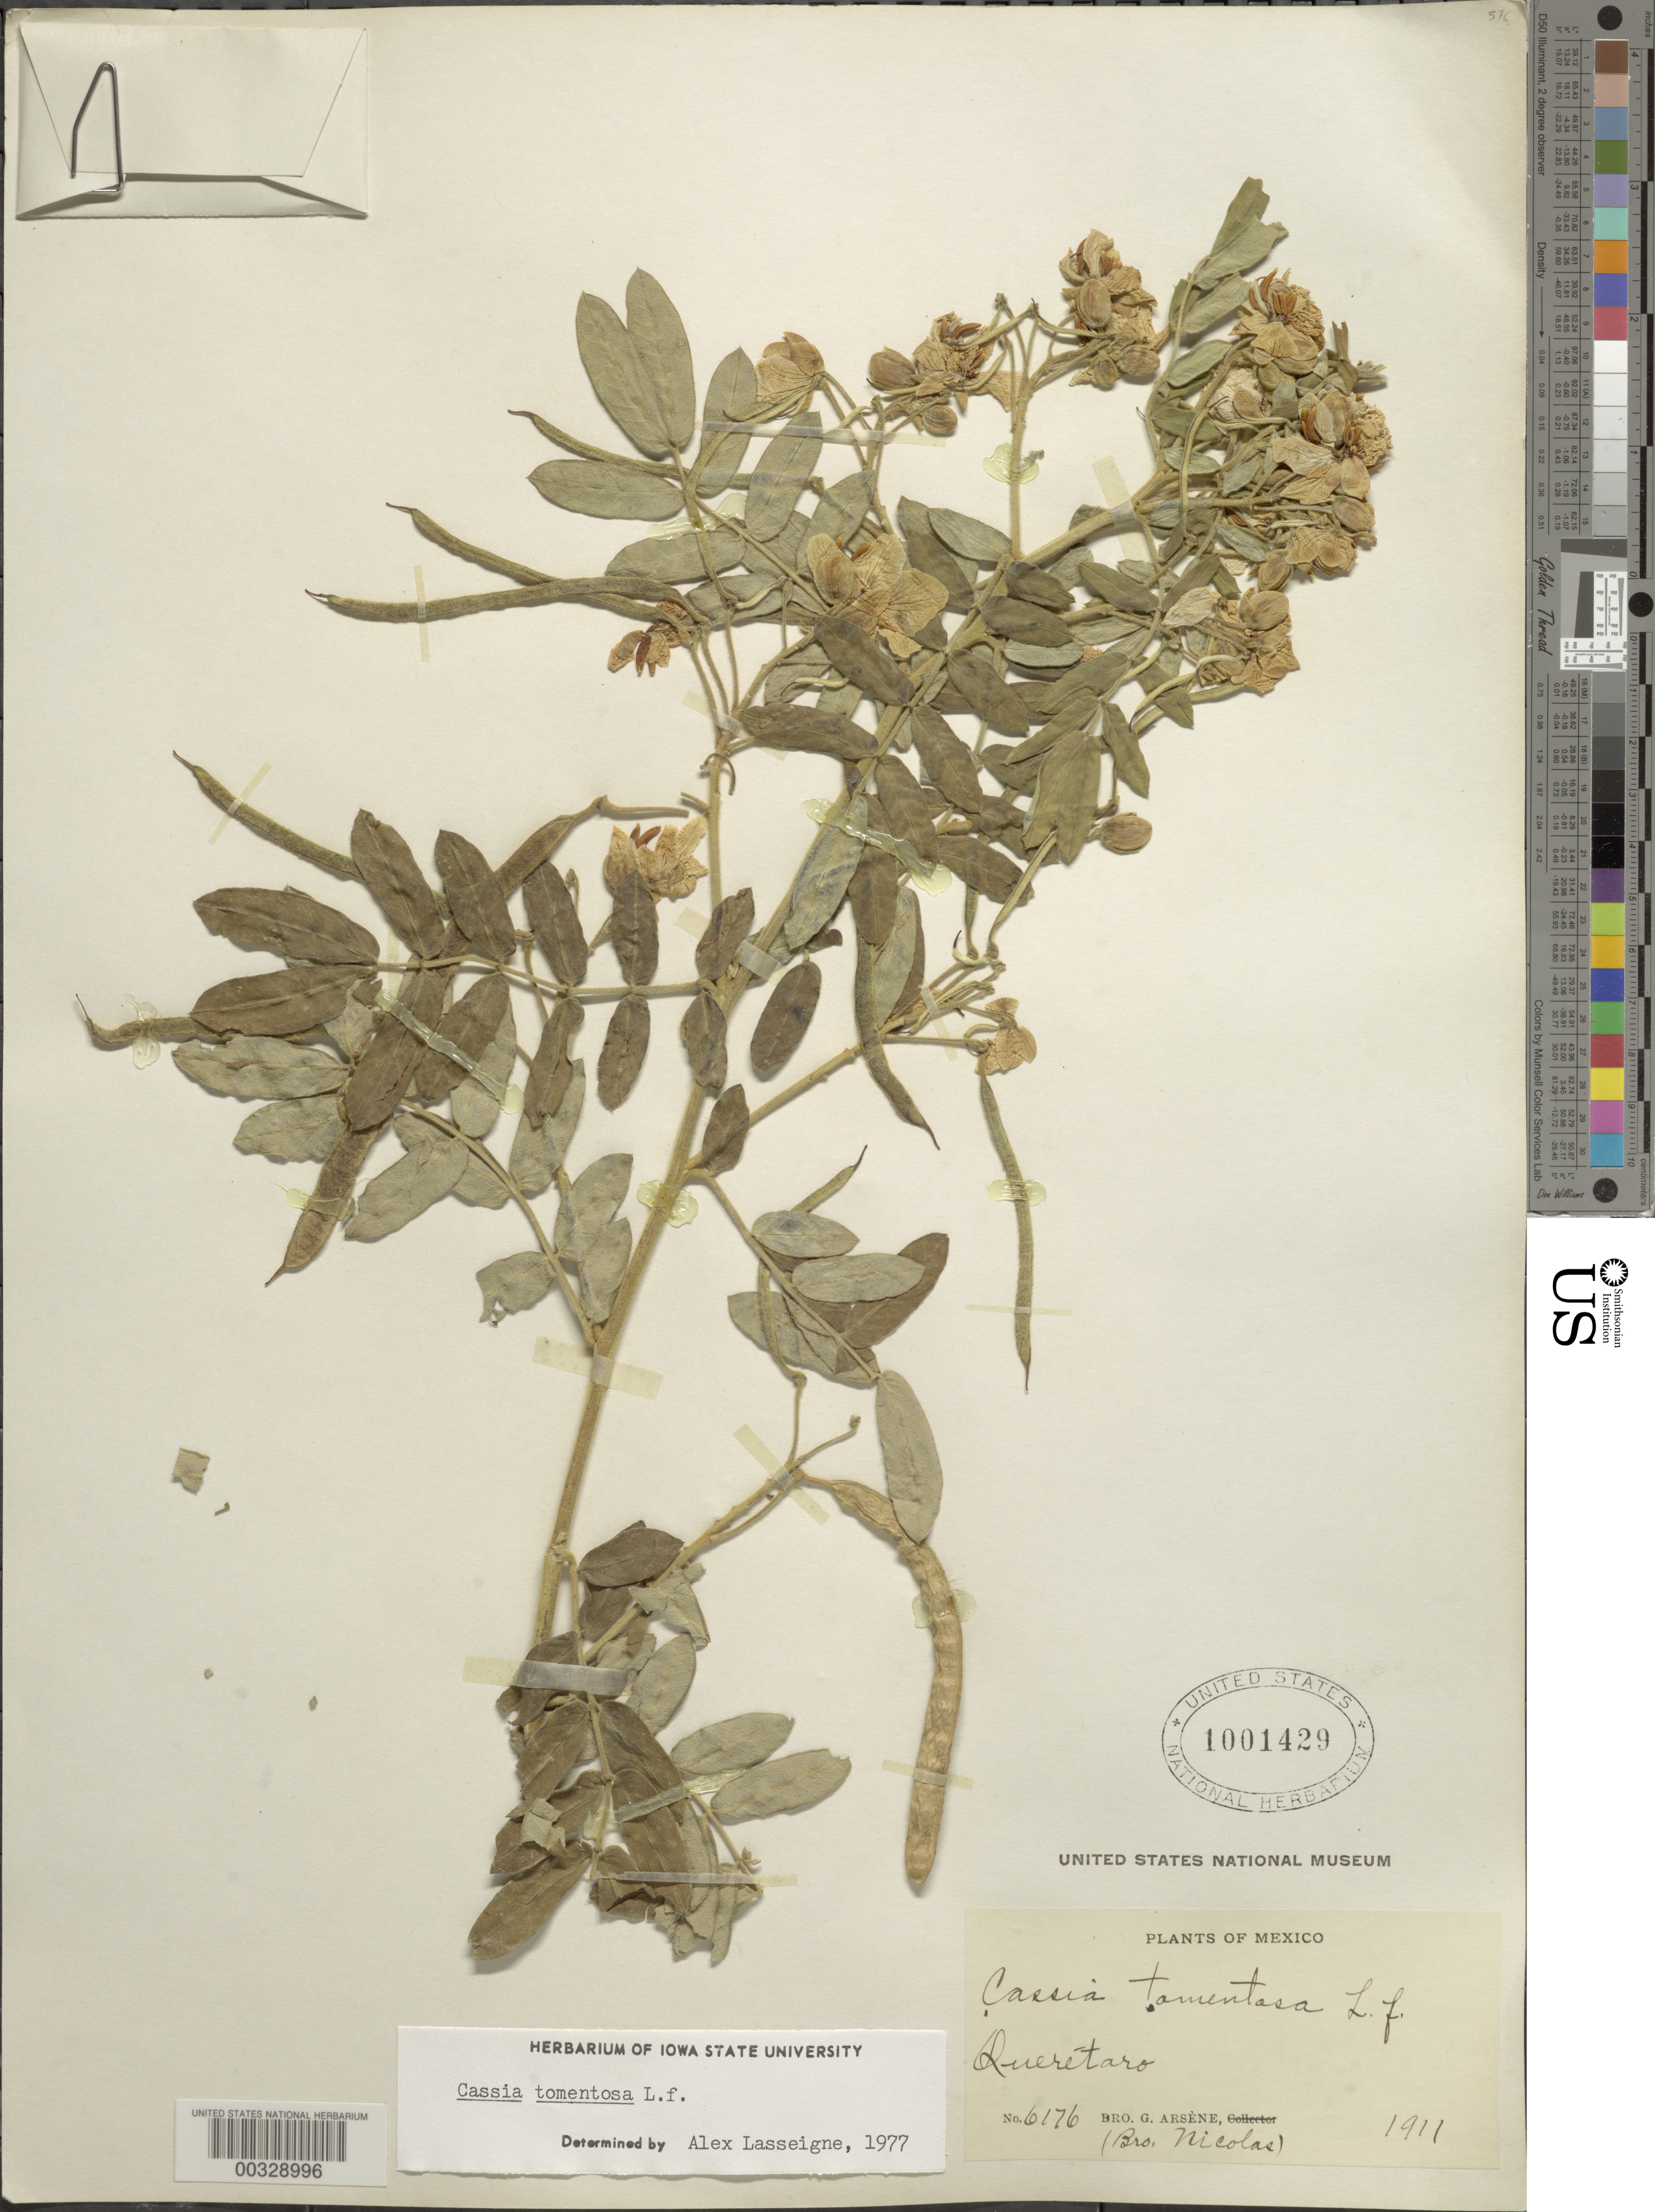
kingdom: Plantae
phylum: Tracheophyta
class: Magnoliopsida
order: Fabales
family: Fabaceae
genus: Senna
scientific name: Senna multiglandulosa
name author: (Jacq.) H.S. Irwin & Barneby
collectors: Bro. G. Arsène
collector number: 6176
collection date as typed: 1911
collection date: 1911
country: Mexico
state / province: Querétaro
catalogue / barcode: US 1001429